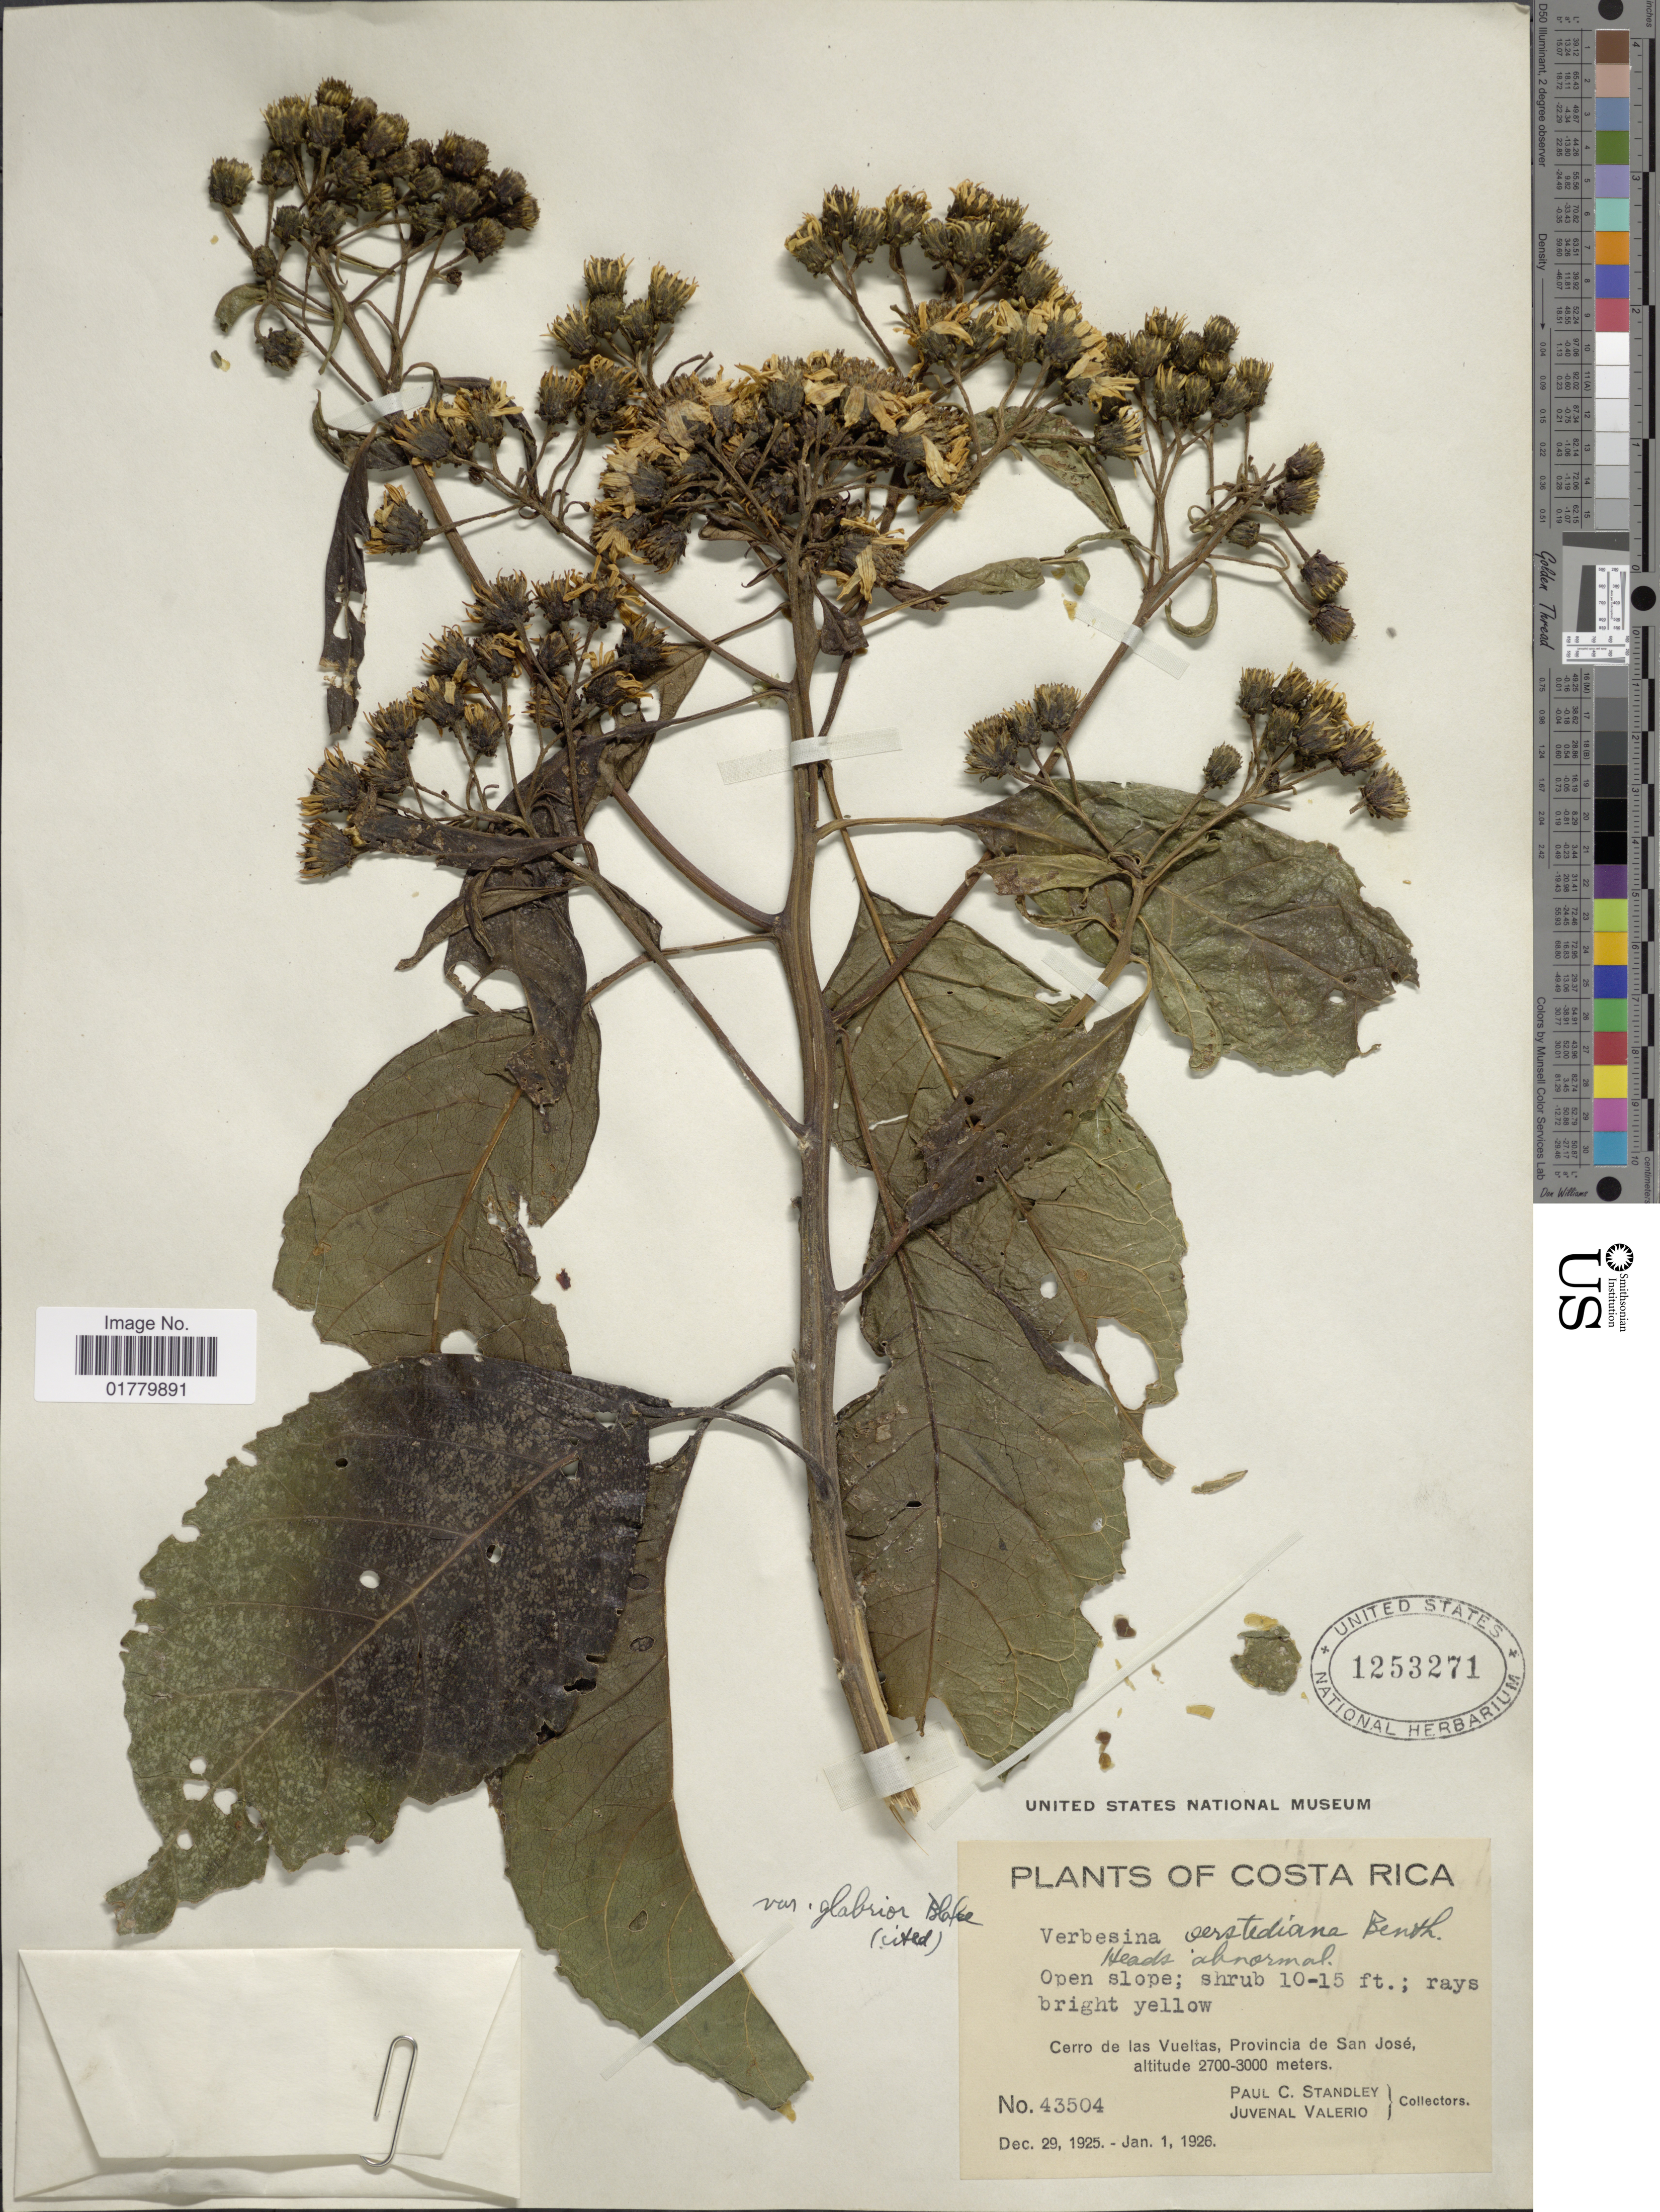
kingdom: Plantae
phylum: Tracheophyta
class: Magnoliopsida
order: Asterales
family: Asteraceae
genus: Verbesina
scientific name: Verbesina oerstediana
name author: Benth. in Oerst.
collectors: P. C. Standley & J. Valerio R.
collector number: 43504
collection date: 1925-12-29/1926-01-01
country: Costa Rica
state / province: San José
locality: Cerro de las Vueltas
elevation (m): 2700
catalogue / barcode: US 1253271